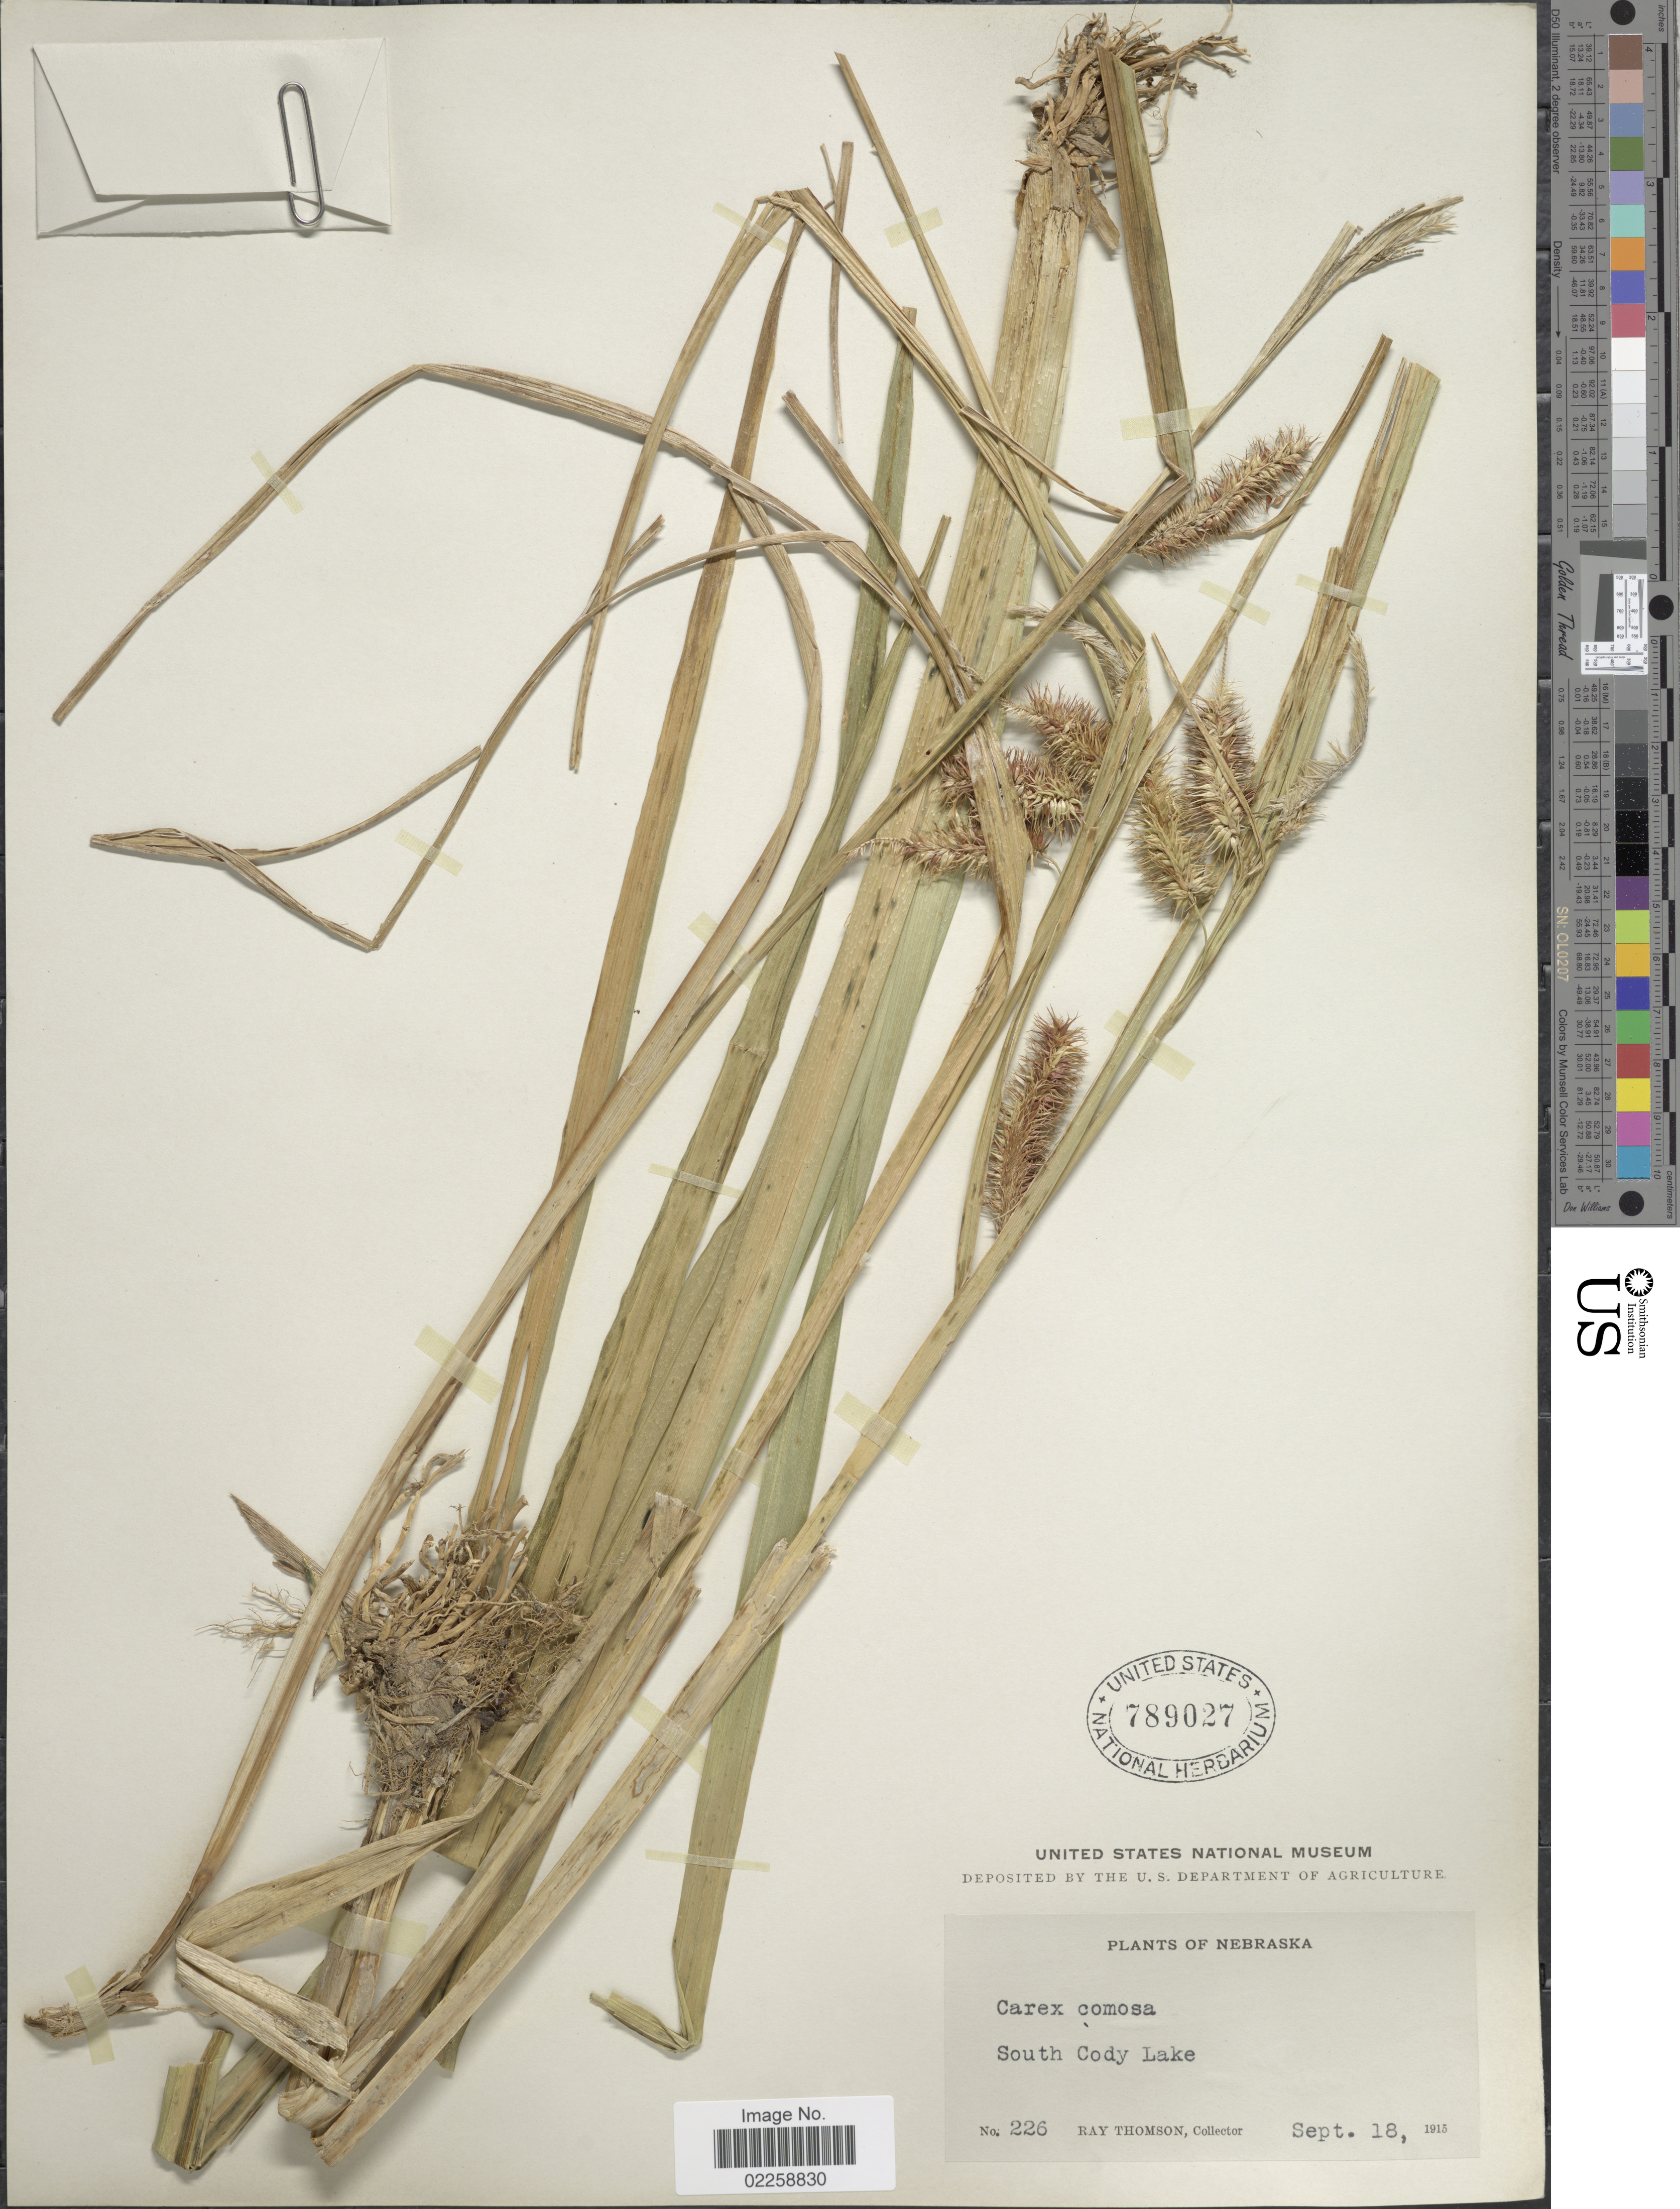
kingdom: Plantae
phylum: Tracheophyta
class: Liliopsida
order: Poales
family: Cyperaceae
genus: Carex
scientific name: Carex comosa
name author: Boott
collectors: R. Thomson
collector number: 226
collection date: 1915-09-18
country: United States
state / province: Nebraska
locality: South Cody Lake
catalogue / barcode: US 789027